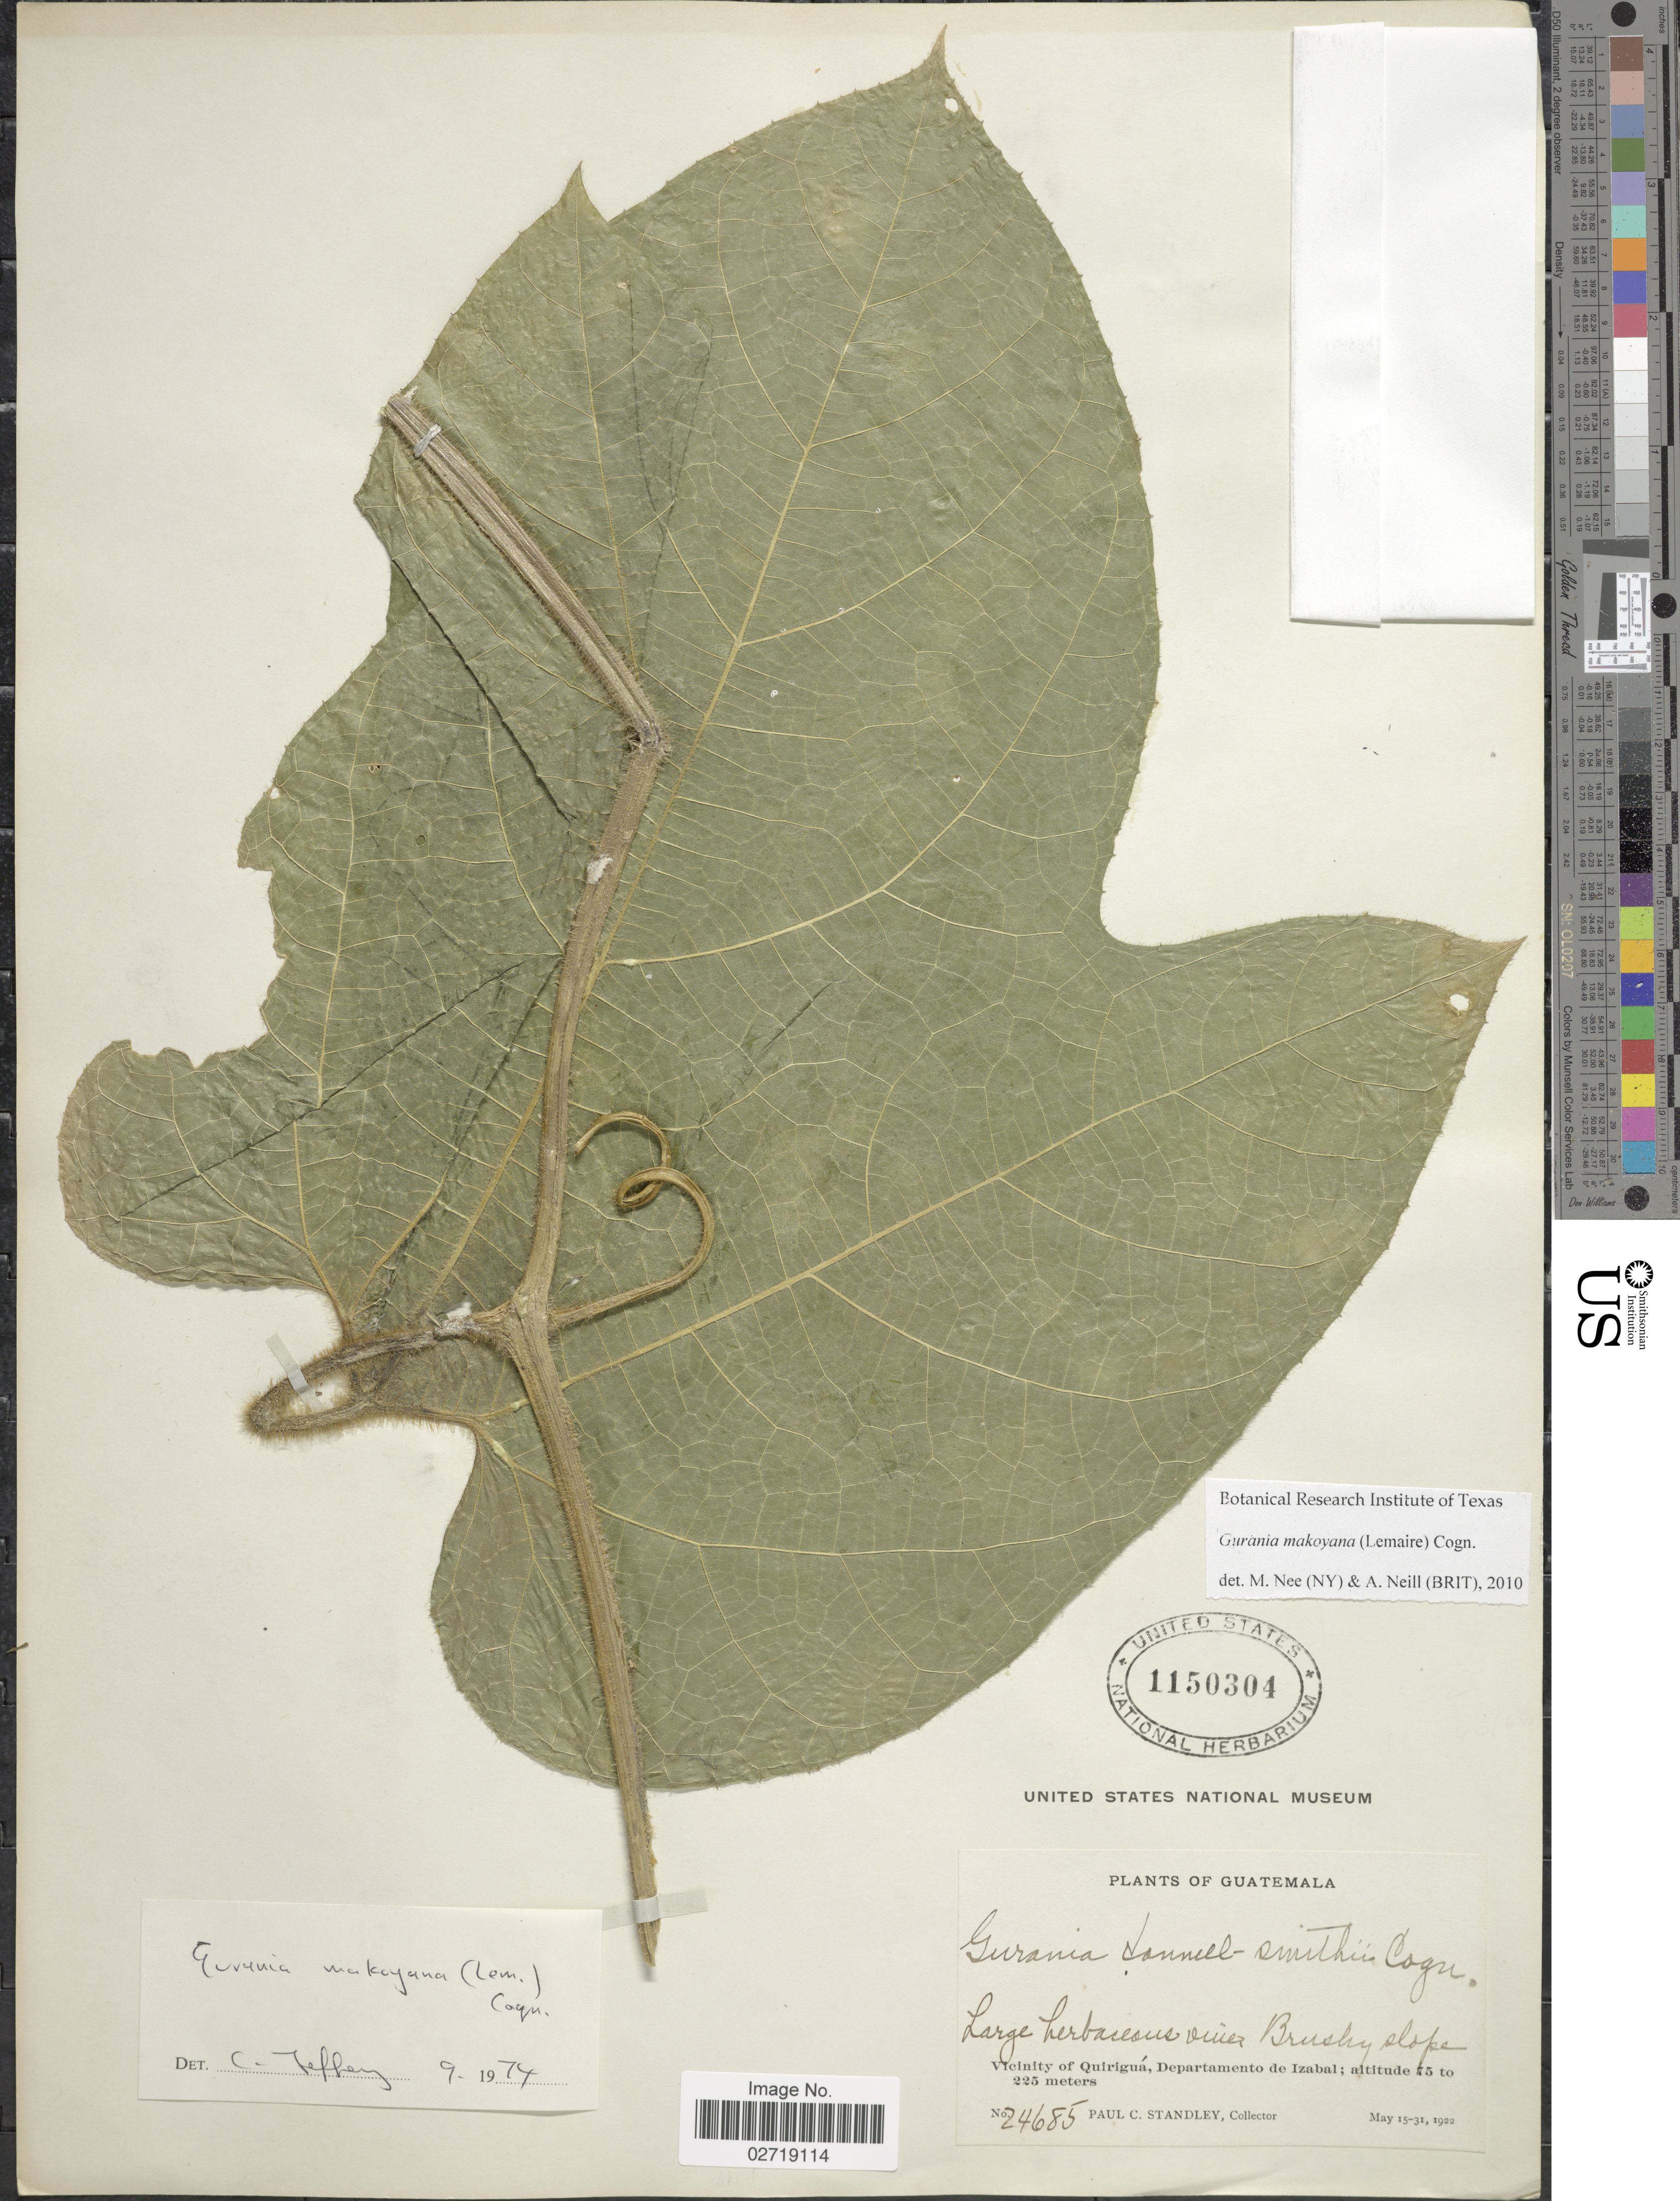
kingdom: Plantae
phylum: Tracheophyta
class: Magnoliopsida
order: Cucurbitales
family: Cucurbitaceae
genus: Gurania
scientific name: Gurania makoyana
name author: (Lem.) Cogn.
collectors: P. C. Standley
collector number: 24685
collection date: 1922-05-15/1922-05-31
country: Guatemala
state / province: Izabal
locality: Vicinity of Quirigua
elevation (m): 75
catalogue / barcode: US 1150304